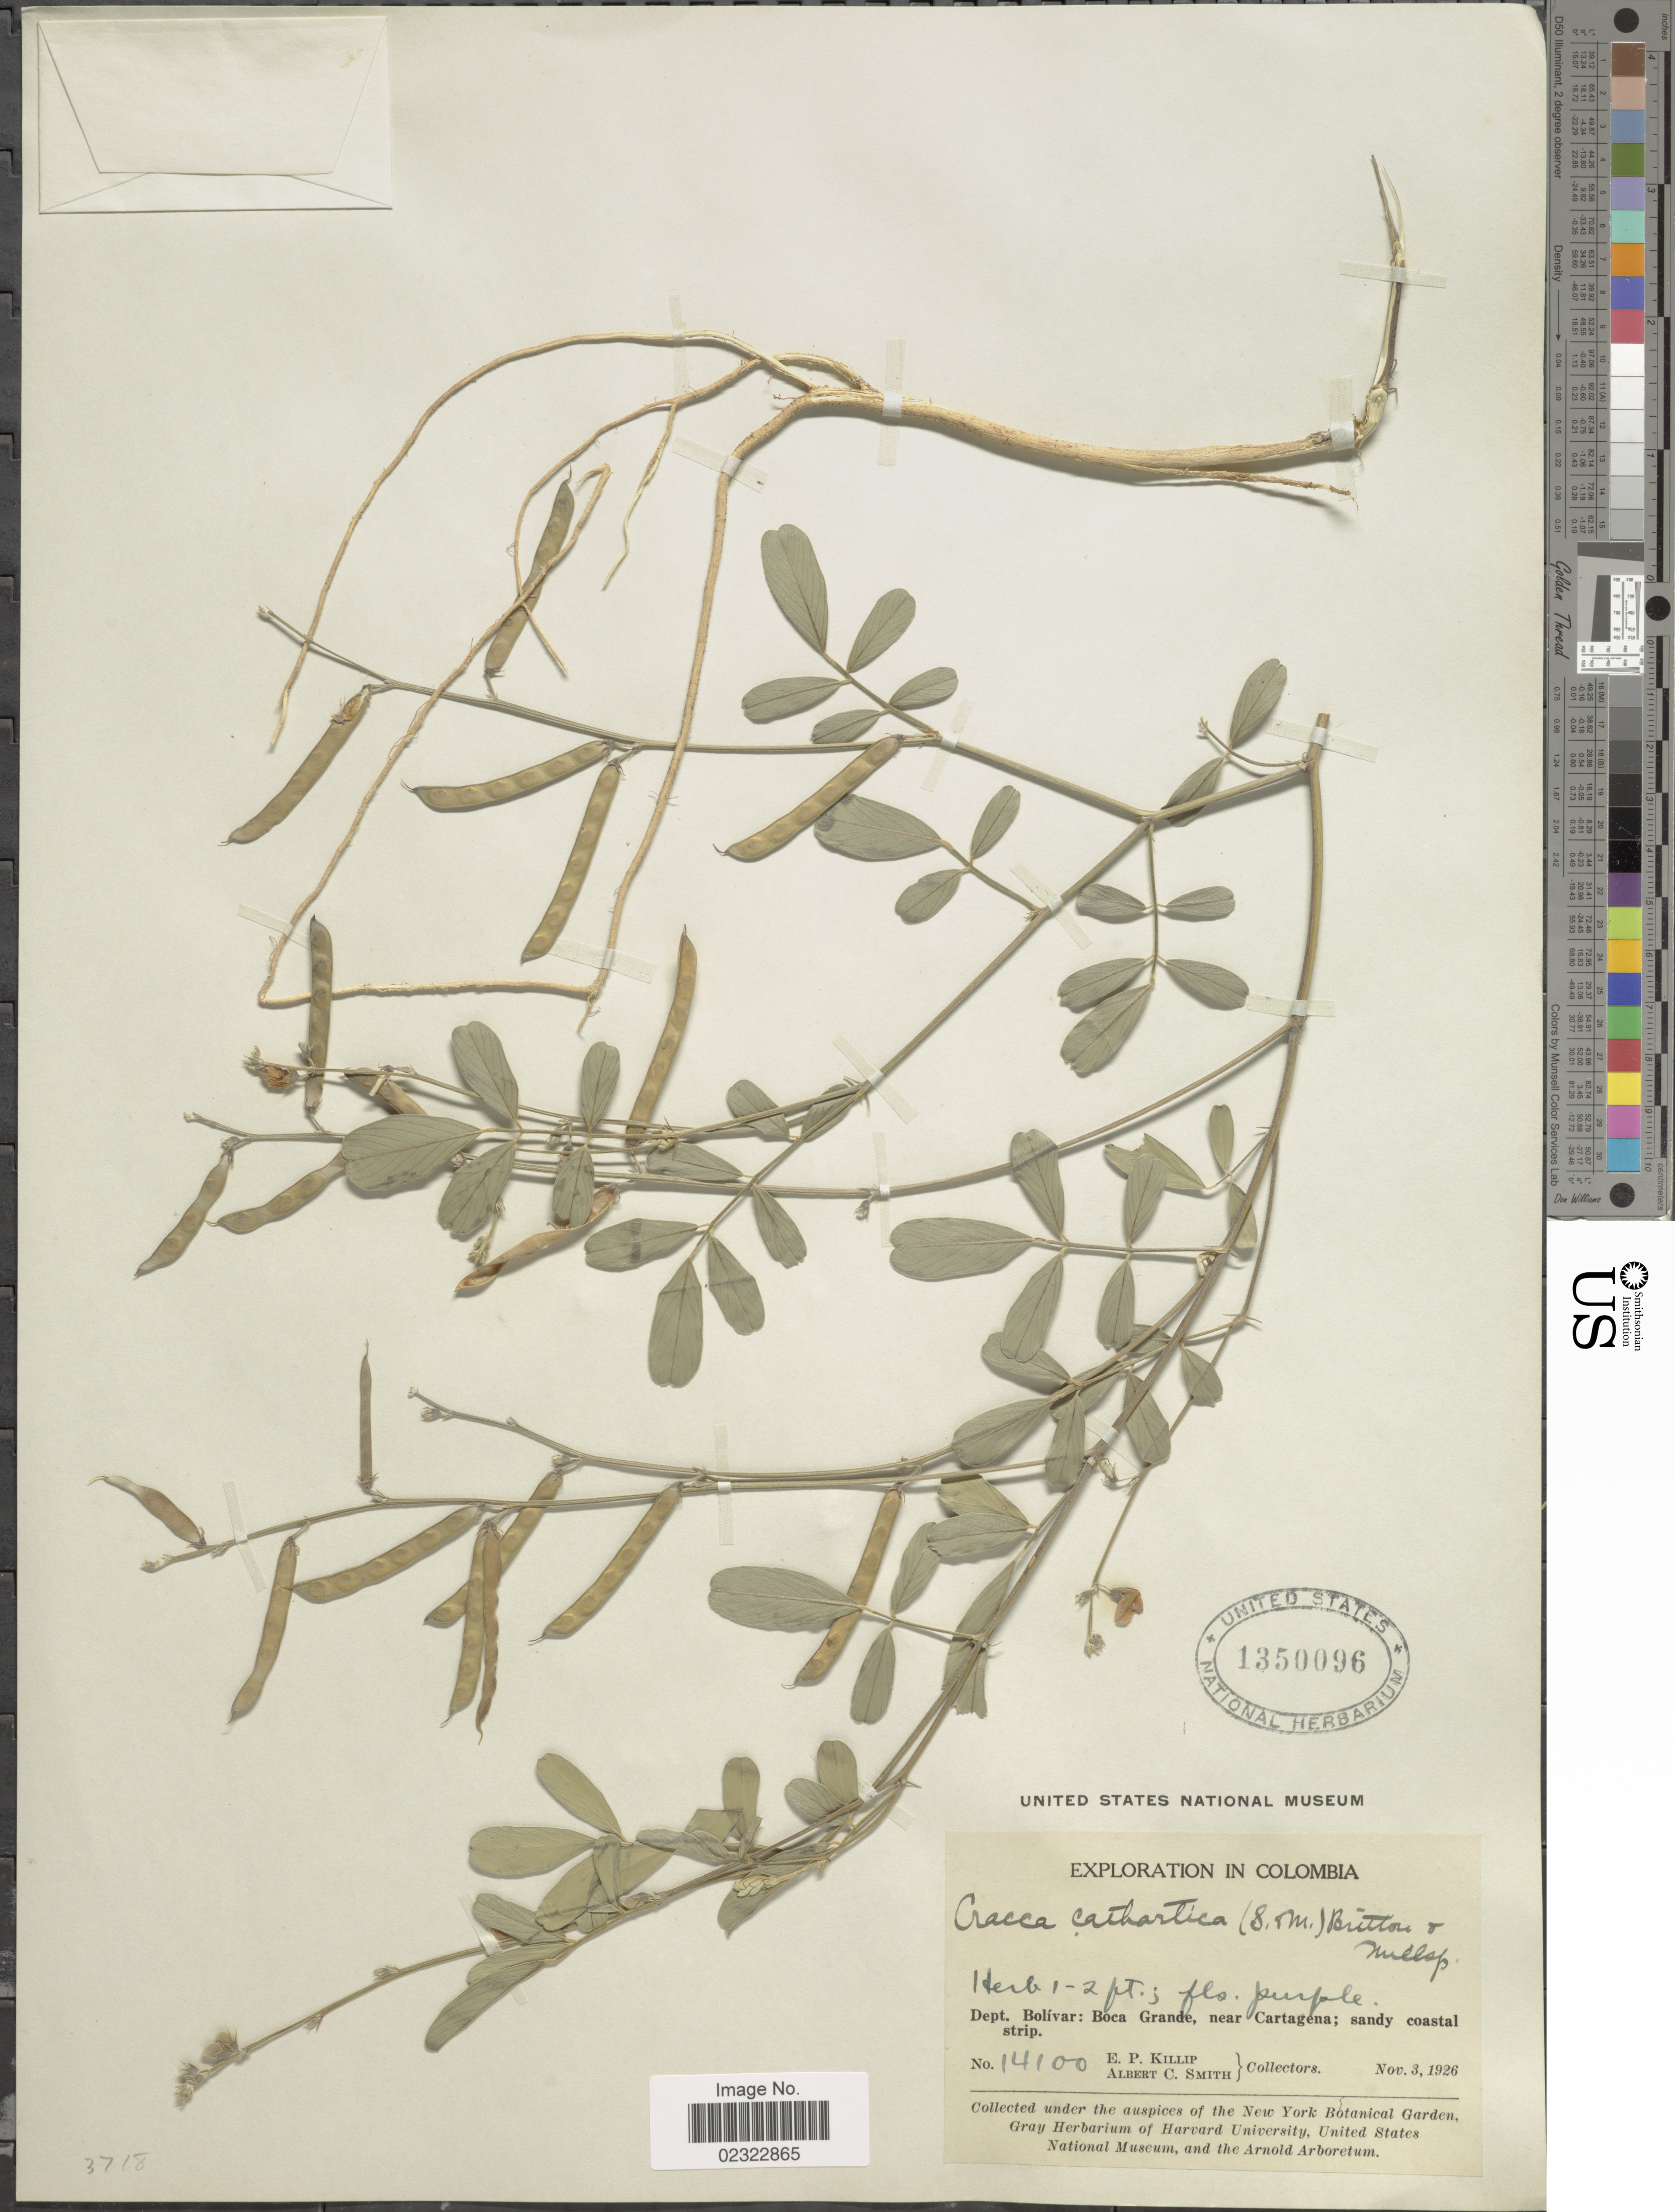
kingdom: Plantae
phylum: Tracheophyta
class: Magnoliopsida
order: Fabales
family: Fabaceae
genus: Tephrosia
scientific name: Tephrosia senna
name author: Kunth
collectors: E. P. Killip & A. C. Smith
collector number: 14100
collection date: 1926-11-03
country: Colombia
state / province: Bolívar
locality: Dept. Bolivar: Boca Grande, near Cartagena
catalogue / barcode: US 1350096